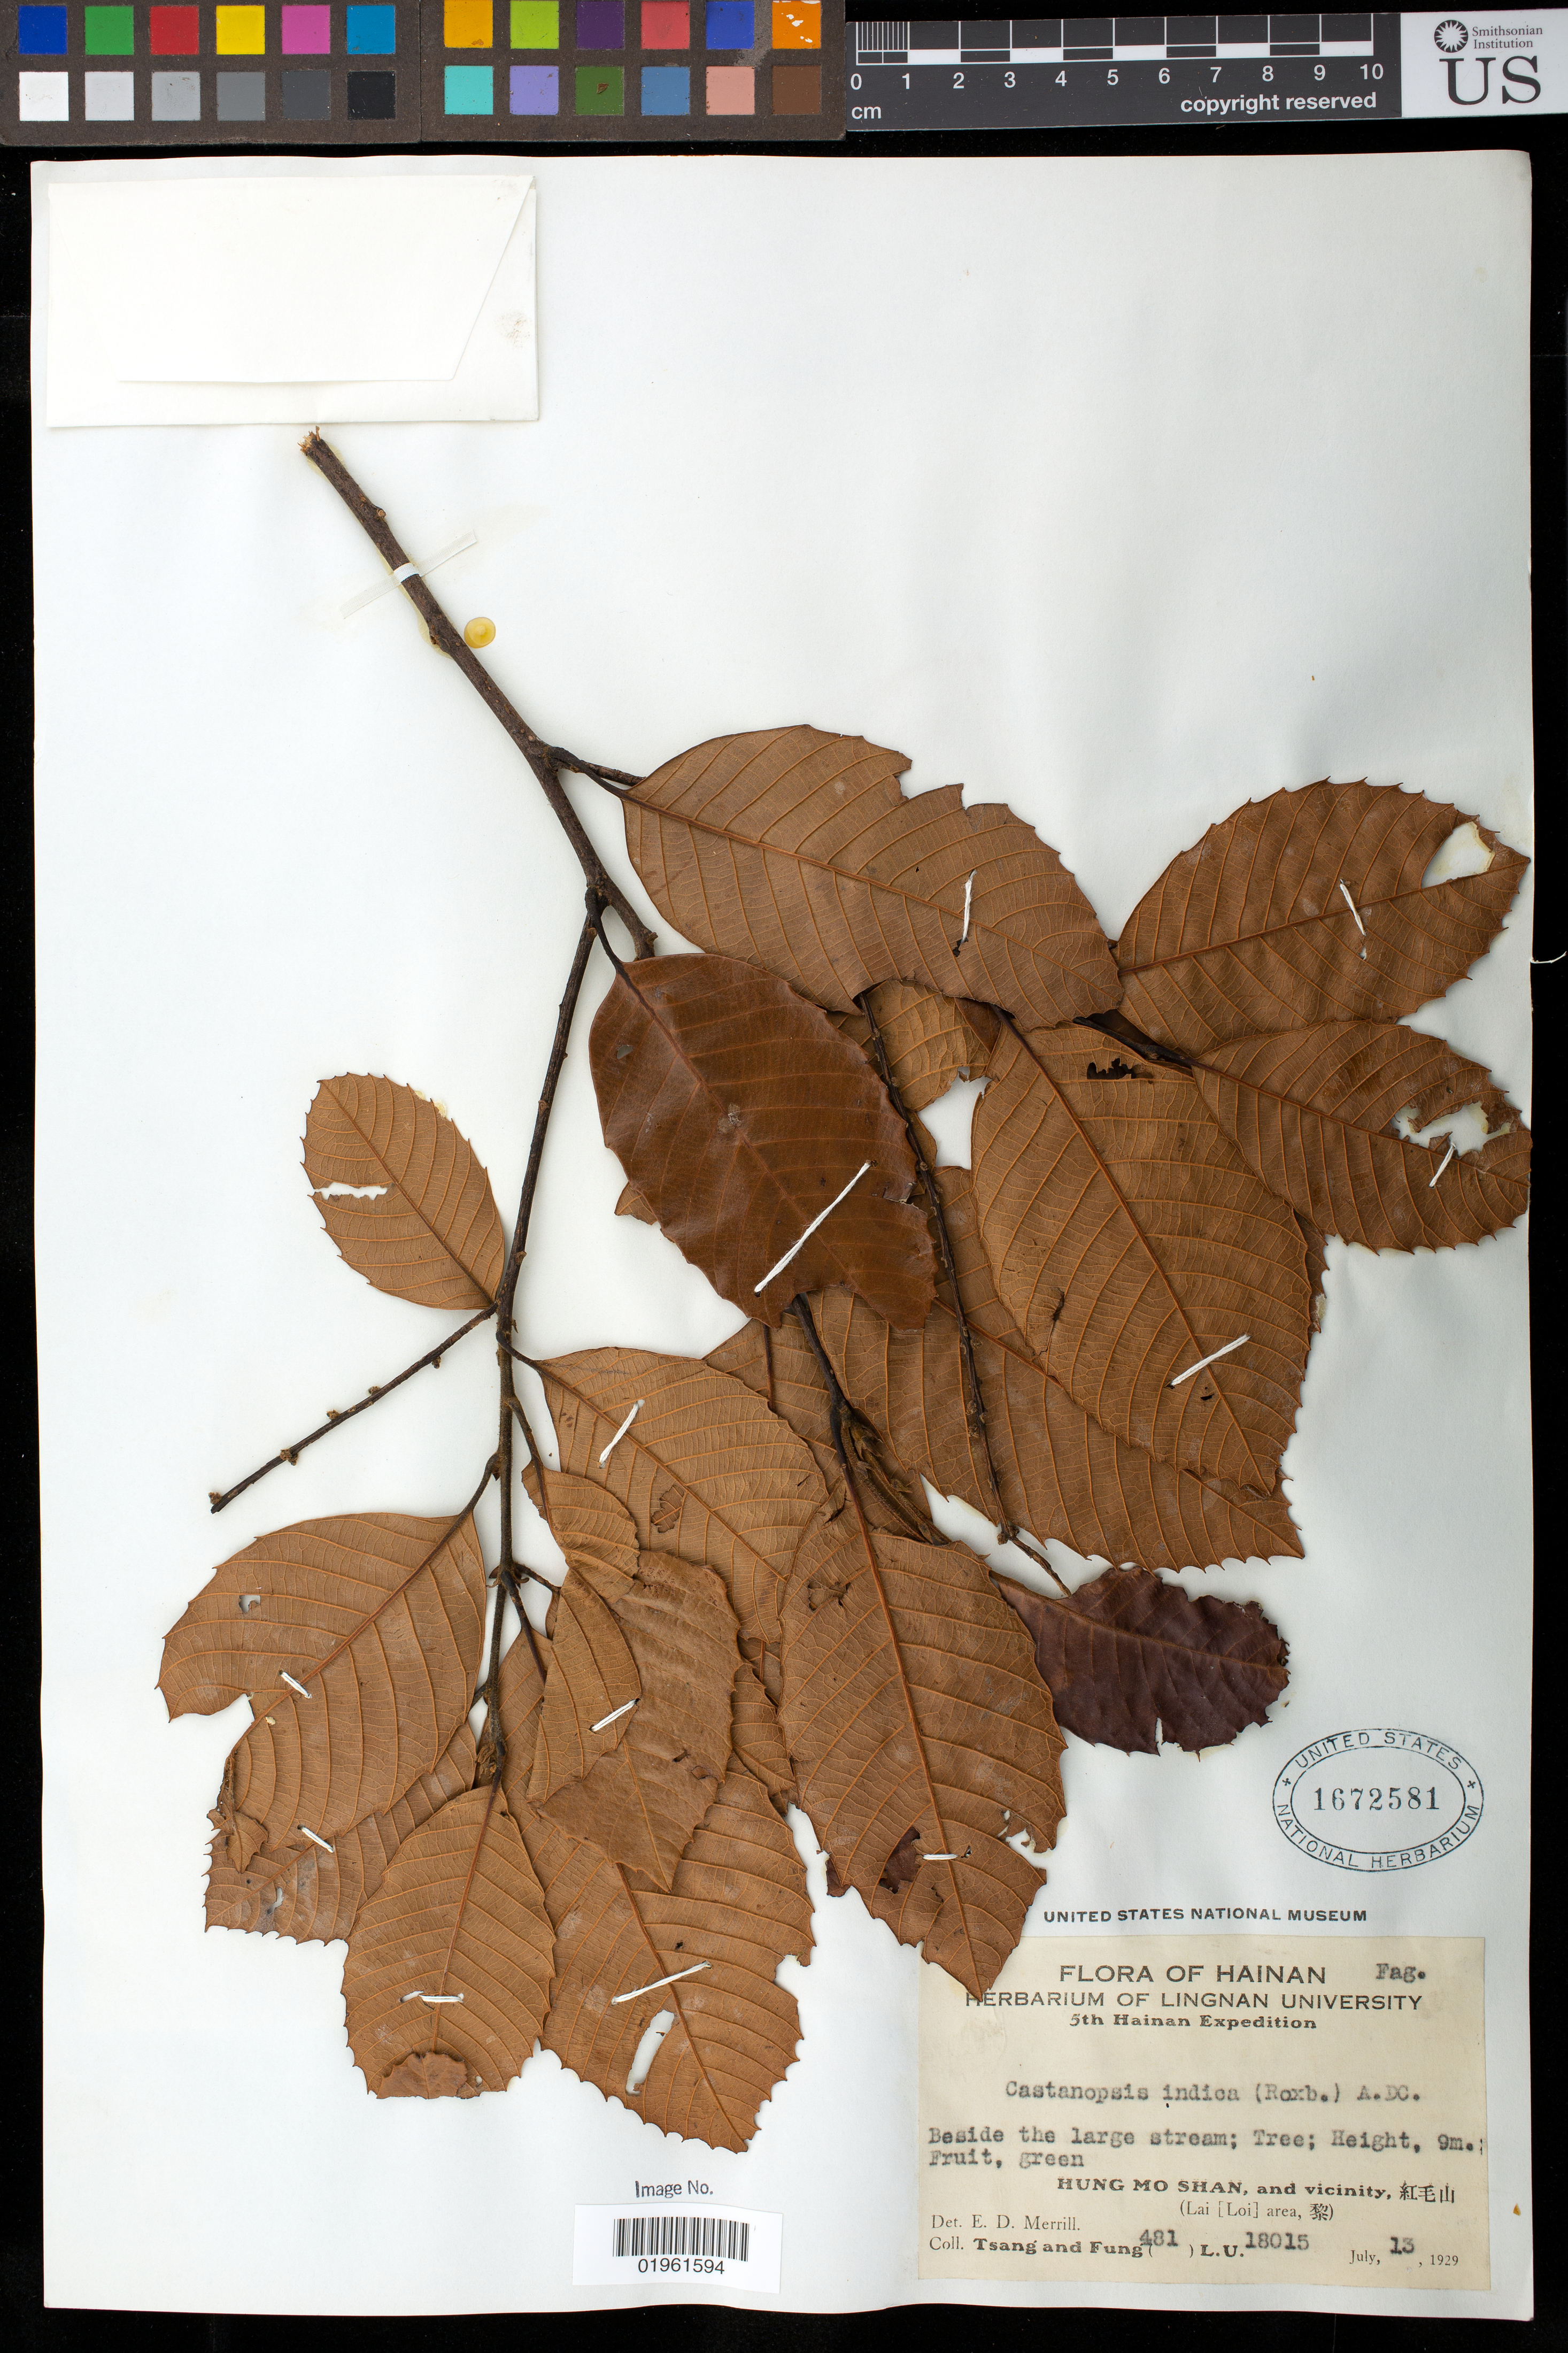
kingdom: Plantae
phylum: Tracheophyta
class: Magnoliopsida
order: Fagales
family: Fagaceae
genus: Castanopsis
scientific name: Castanopsis indica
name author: (Roxb.) A. DC.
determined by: Merrill, Elmer D.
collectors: -. T'sang & Fung, --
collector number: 18015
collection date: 1929-07-13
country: China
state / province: Hainan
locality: Beside the large stream; Hung Mo Shan, and vicinity, (Lai [Loi] area,)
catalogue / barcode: US 1672581